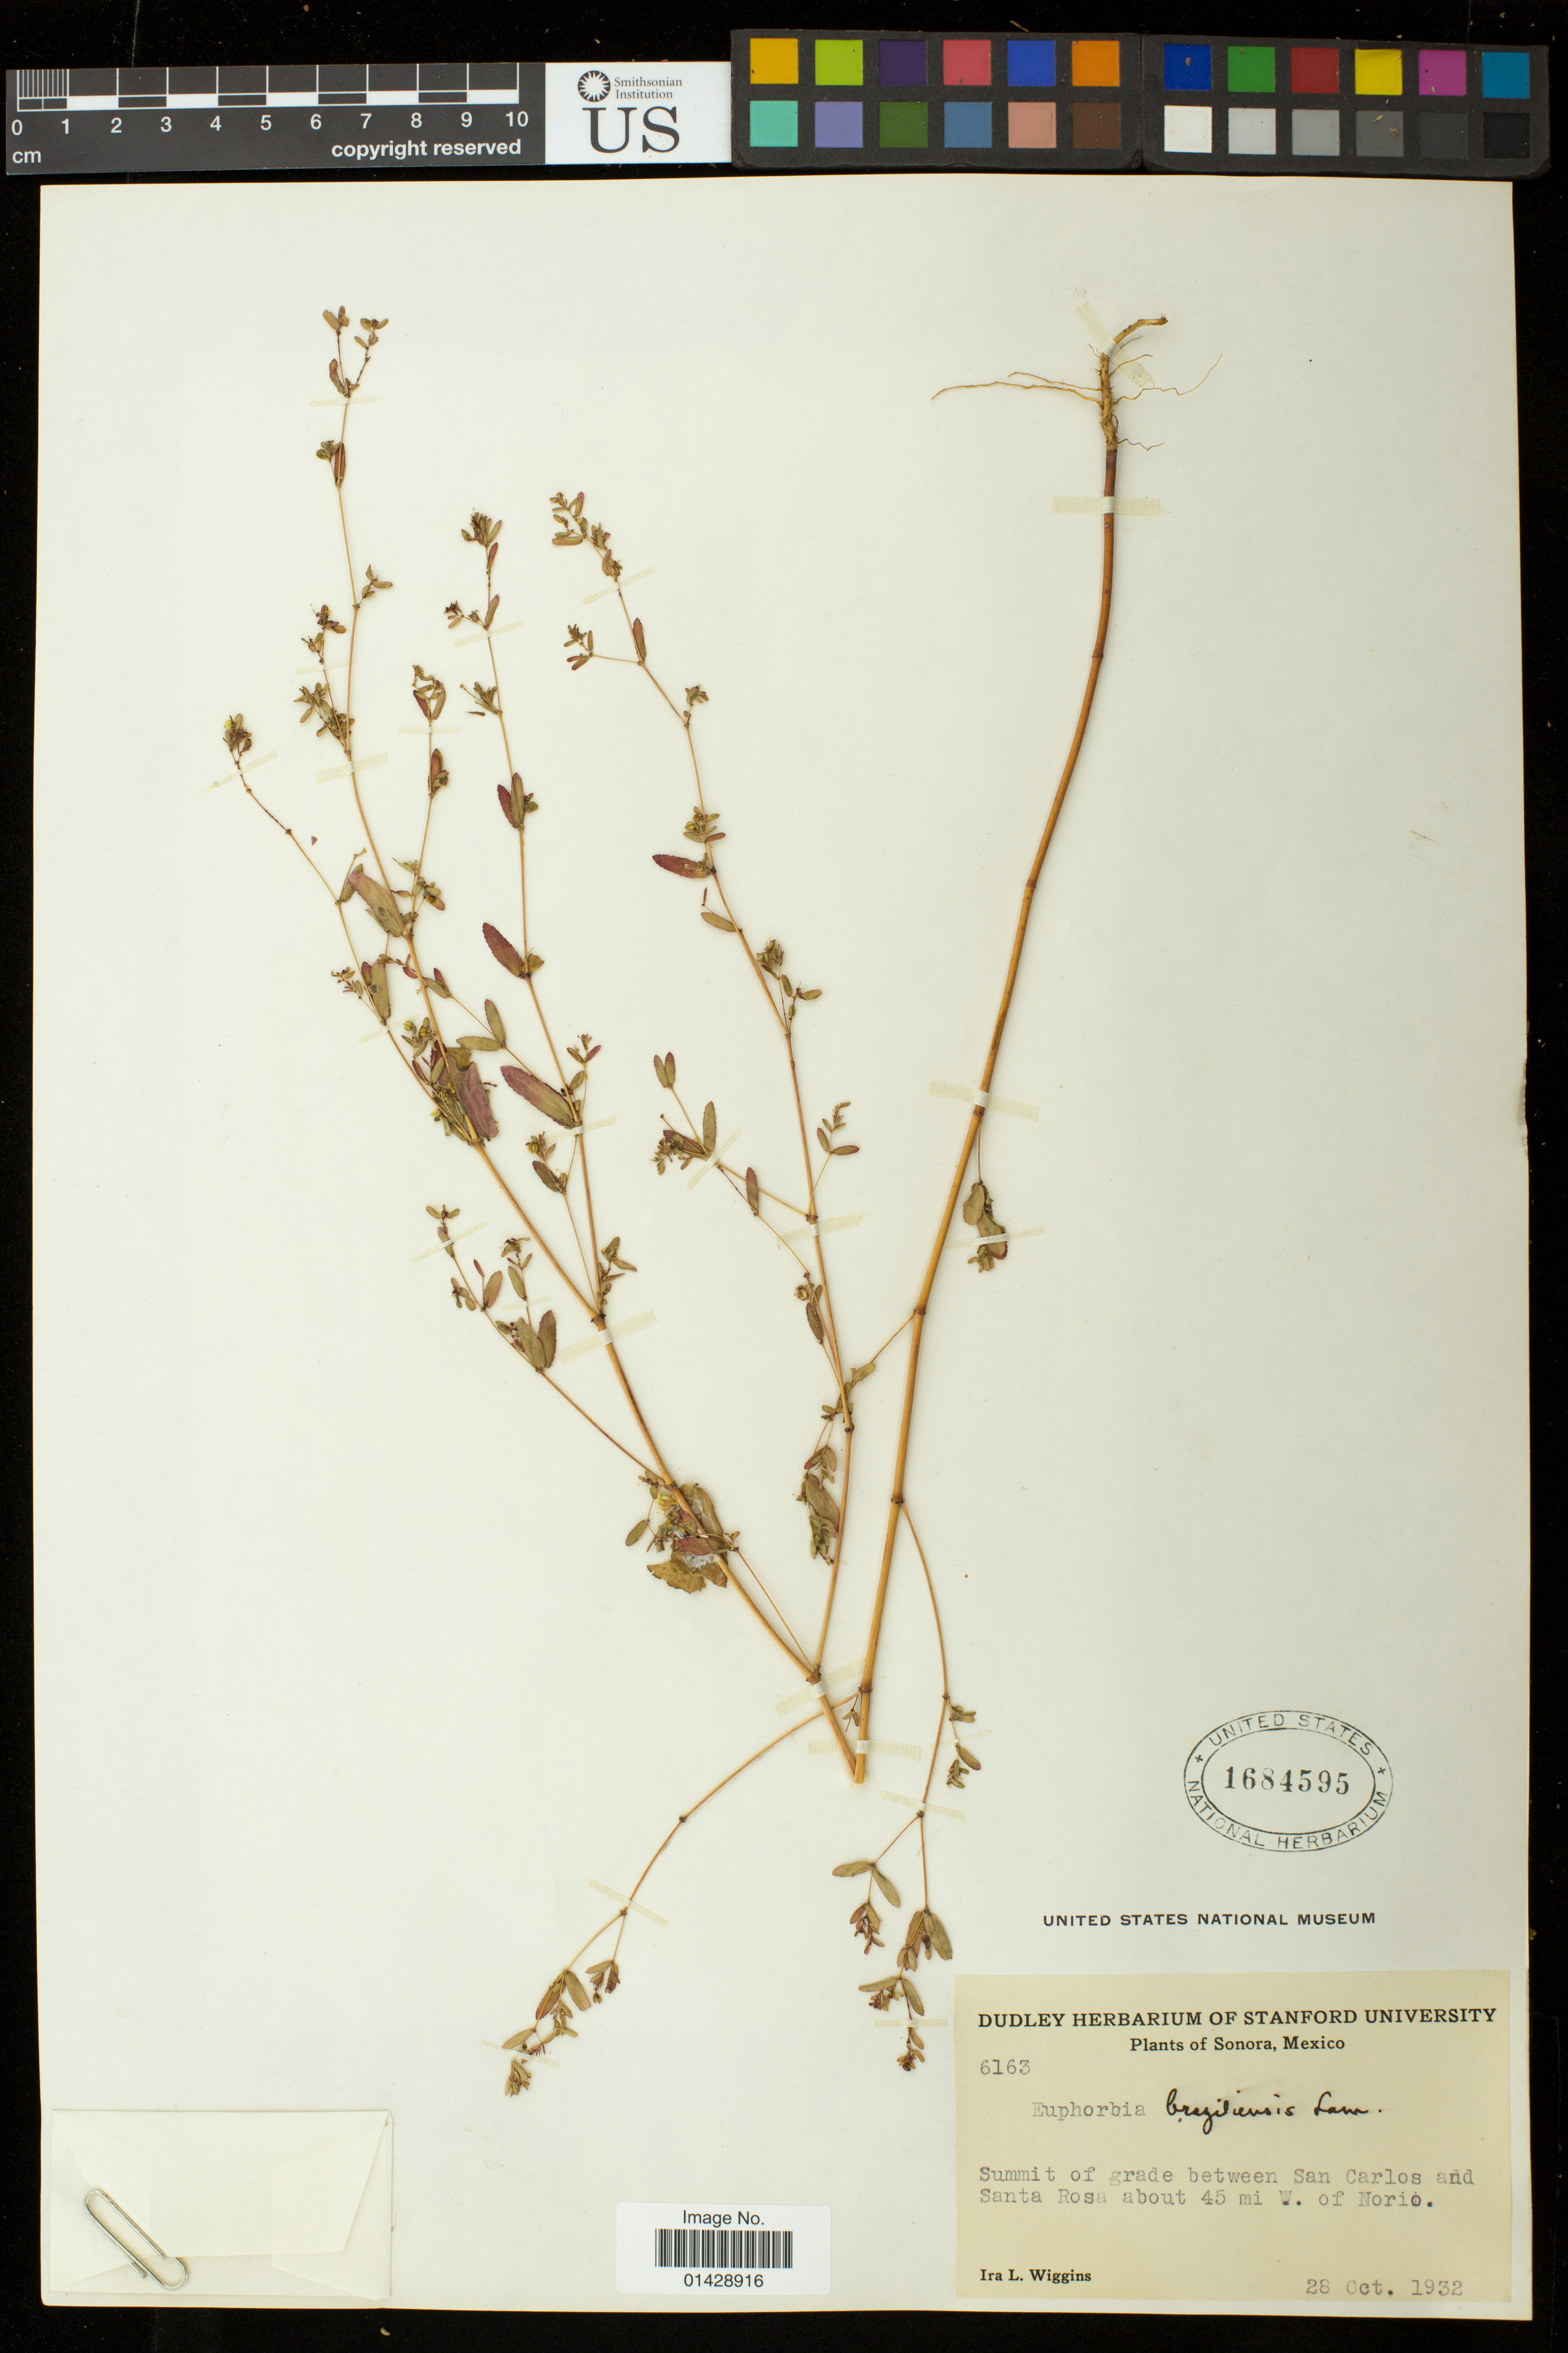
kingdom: Plantae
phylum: Tracheophyta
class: Magnoliopsida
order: Malpighiales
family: Euphorbiaceae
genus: Euphorbia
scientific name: Euphorbia hyssopifolia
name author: L.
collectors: I. L. Wiggins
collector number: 6163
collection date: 1932-10-28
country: Mexico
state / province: Sonora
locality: Summit of grade between San Carlos and Santa Rosa about 45 mi W. of Norio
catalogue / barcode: US 1684595